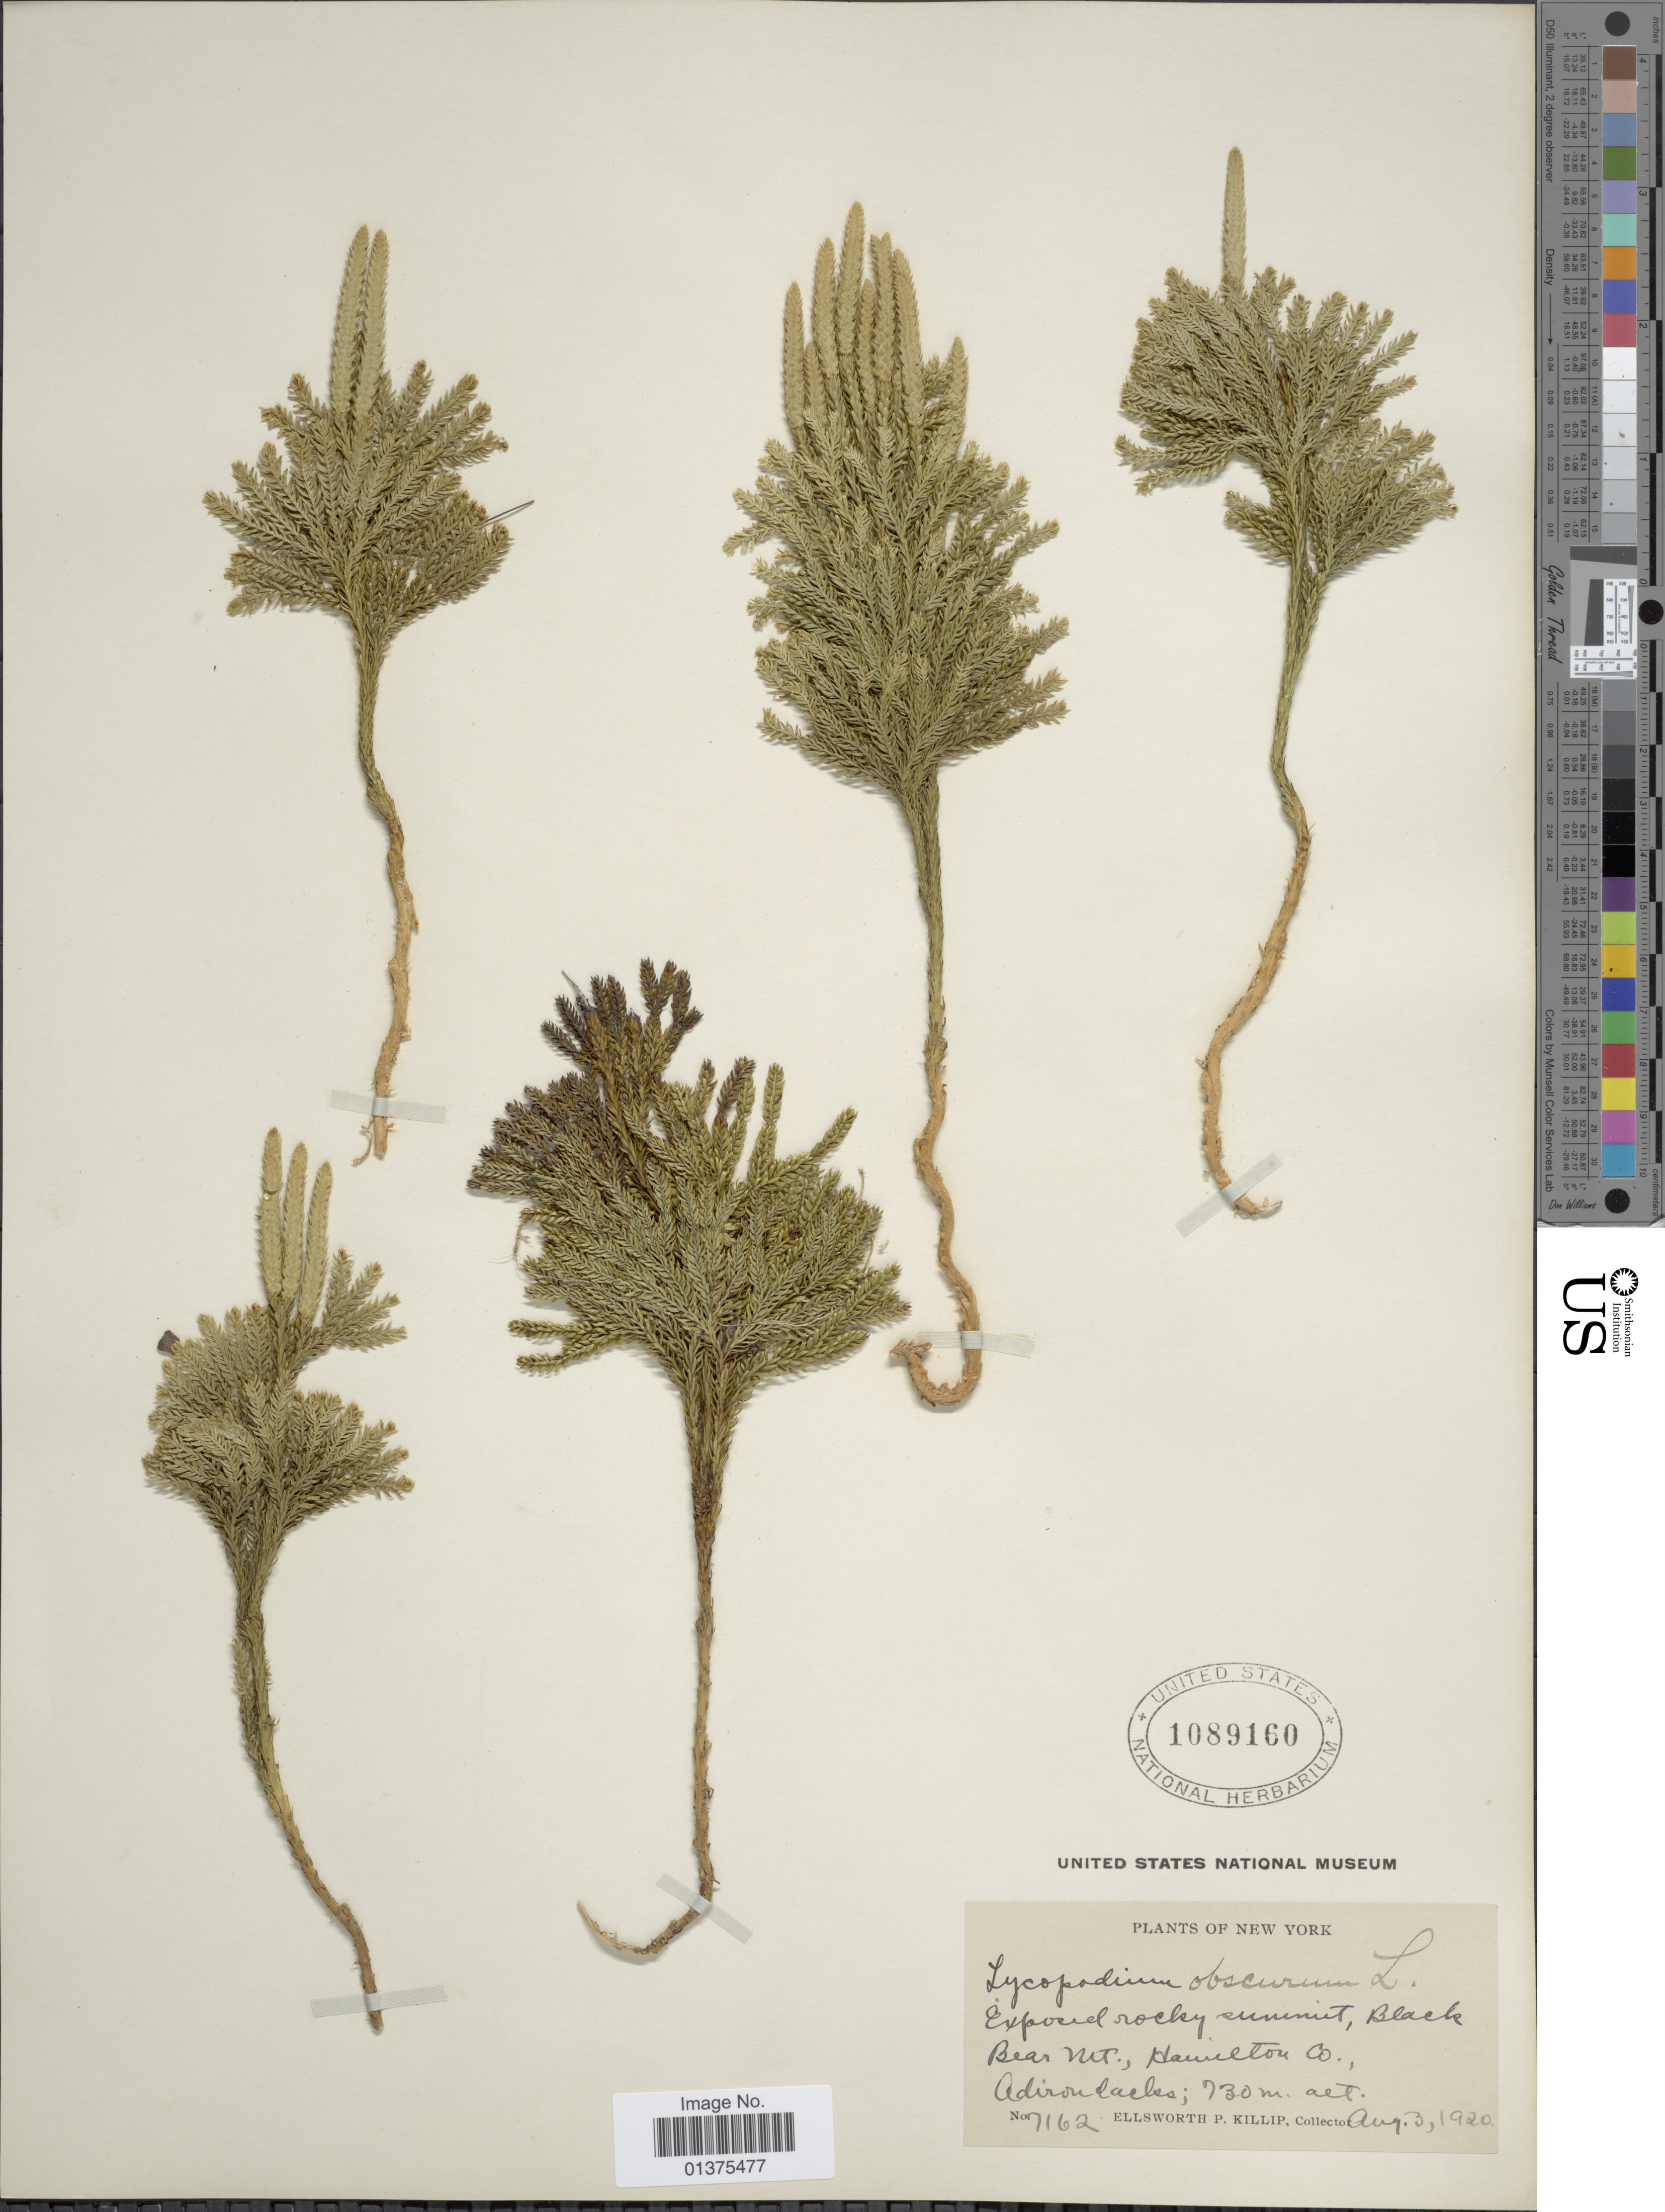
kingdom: Plantae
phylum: Tracheophyta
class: Lycopodiopsida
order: Lycopodiales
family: Lycopodiaceae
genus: Dendrolycopodium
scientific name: Dendrolycopodium obscurum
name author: (L.) A. Haines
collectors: E. P. Killip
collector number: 7162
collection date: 1920-08-03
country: United States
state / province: New York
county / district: Hamilton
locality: In moss on exposed rocky summit of Black Bear Mt., Adirondacks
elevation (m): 730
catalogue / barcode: US 1089160